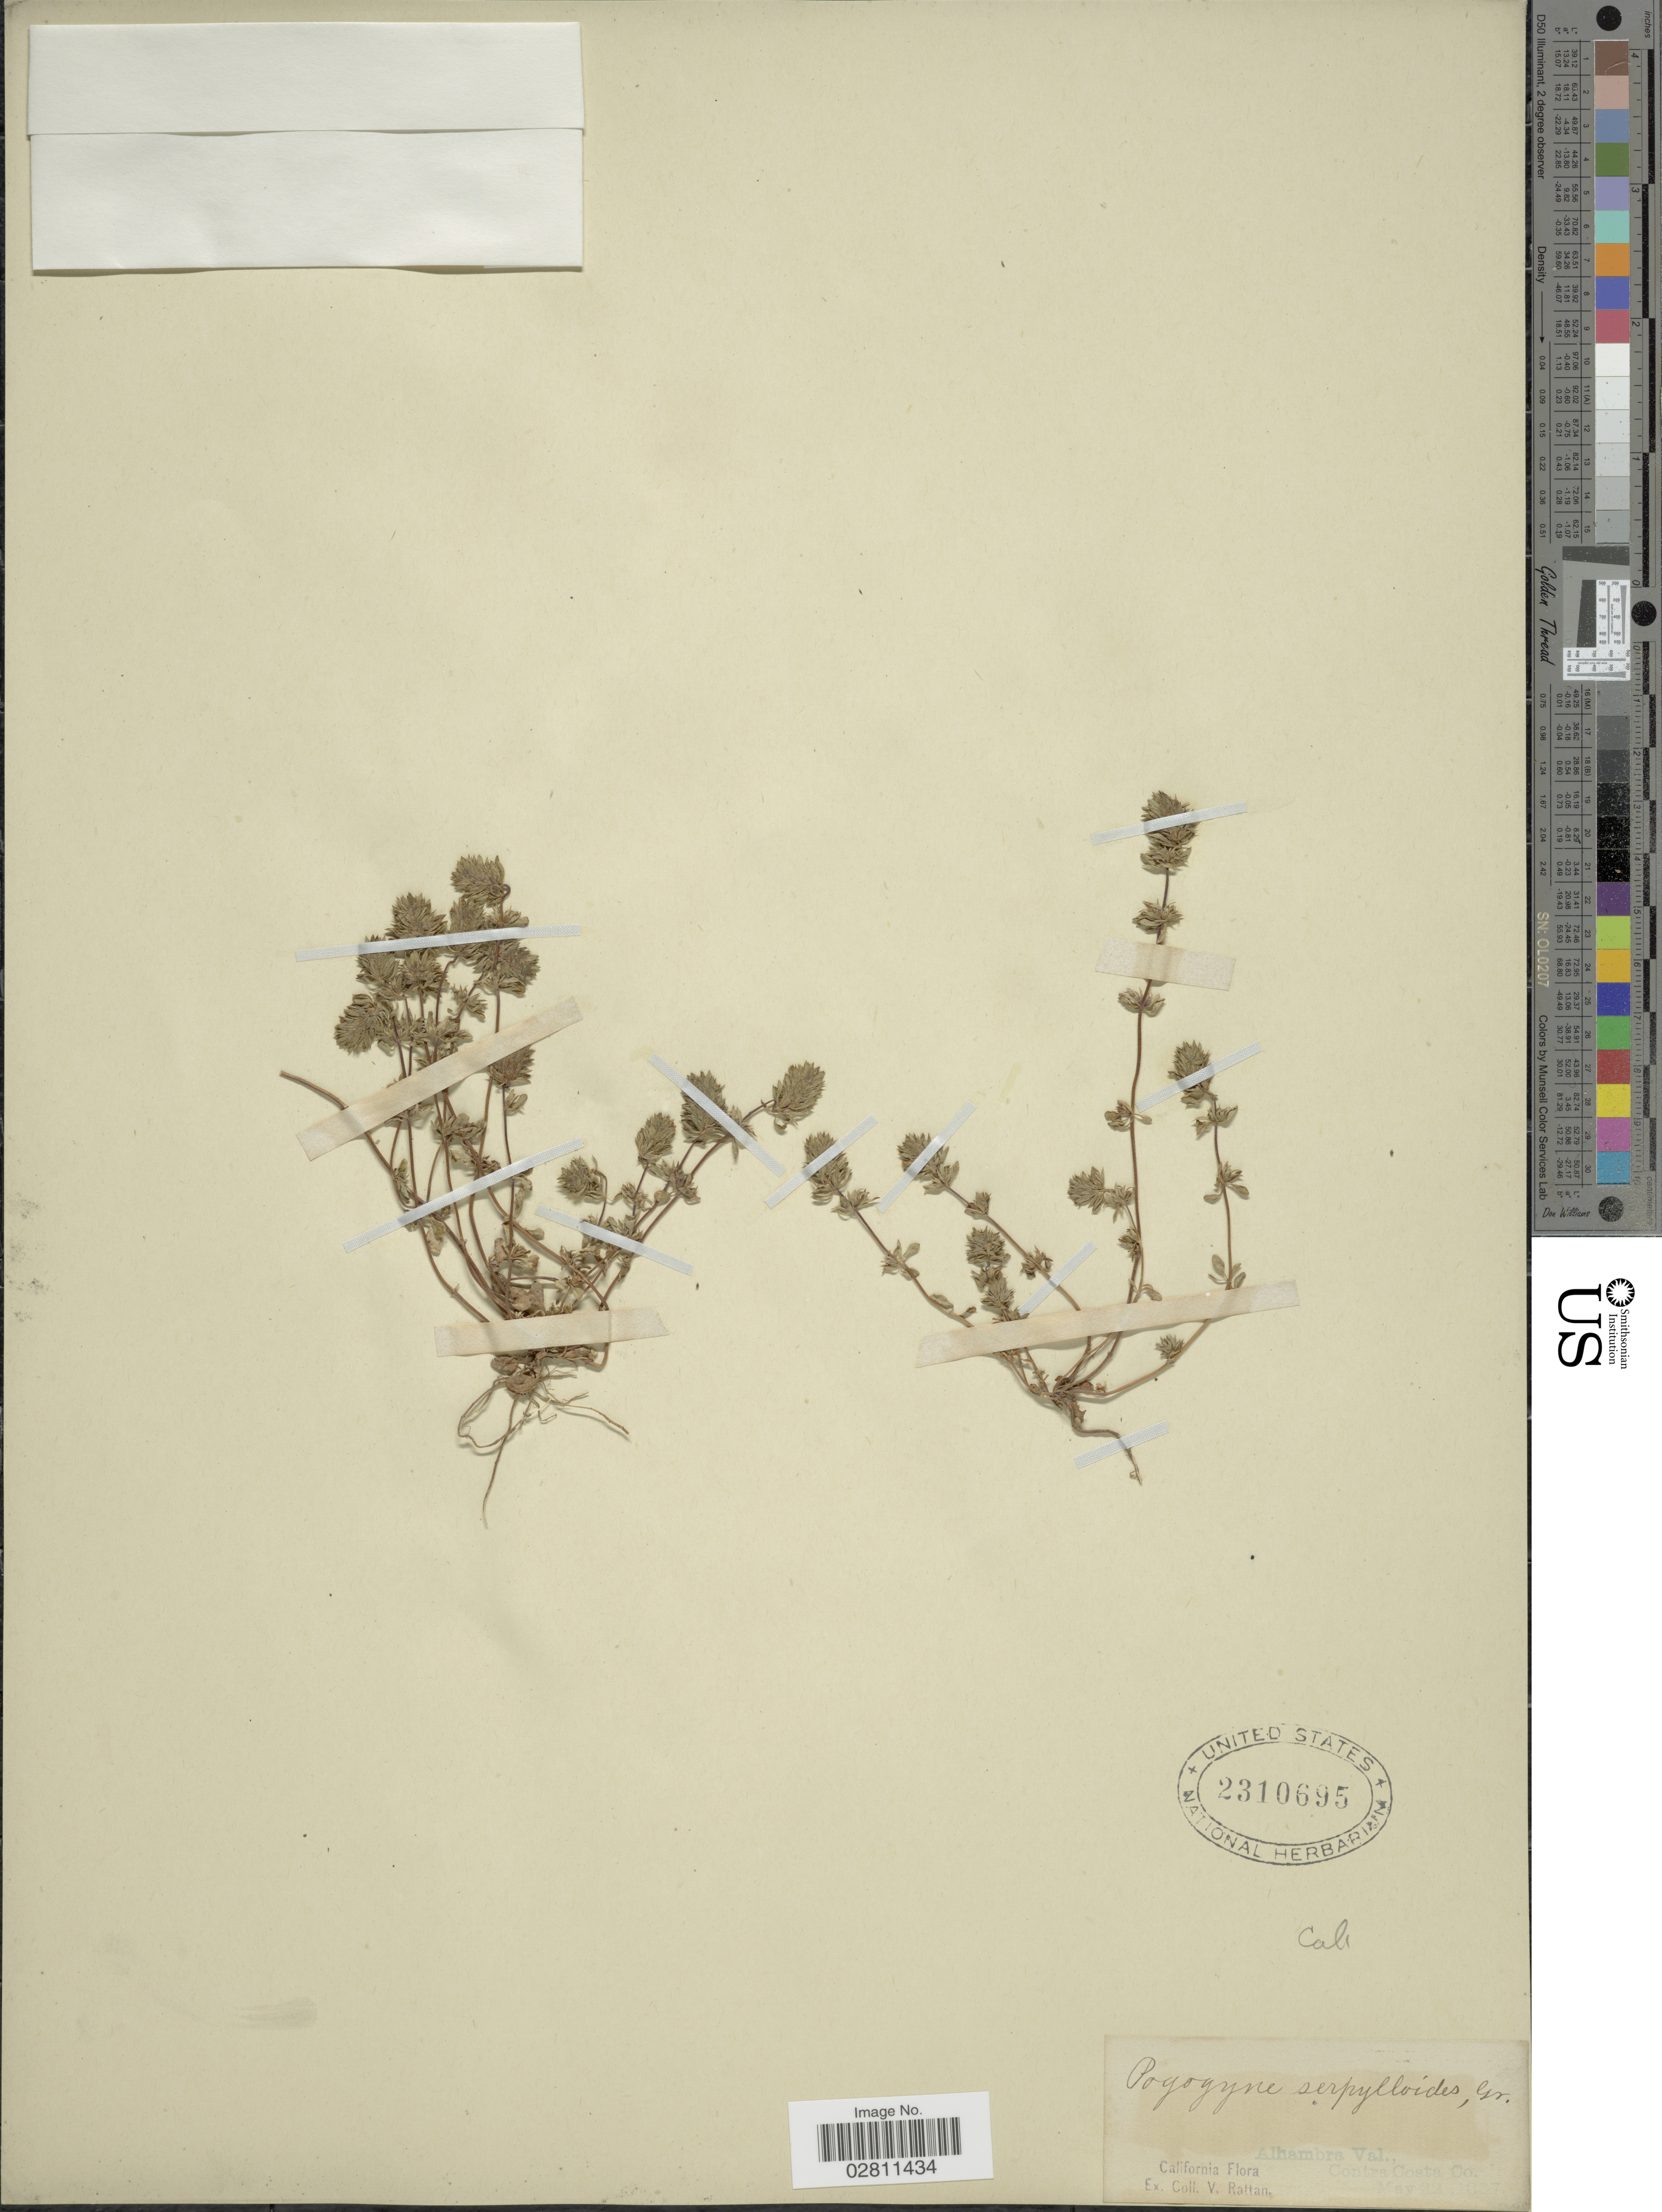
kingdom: Plantae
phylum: Tracheophyta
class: Magnoliopsida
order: Lamiales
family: Lamiaceae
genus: Pogogyne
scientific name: Pogogyne serpylloides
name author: (Torr.) A. Gray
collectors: V. Rattan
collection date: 1937-05-24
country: United States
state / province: California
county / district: Contra Costa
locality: Alhambra Val., Contra Costa Co.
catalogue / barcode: US 2310695